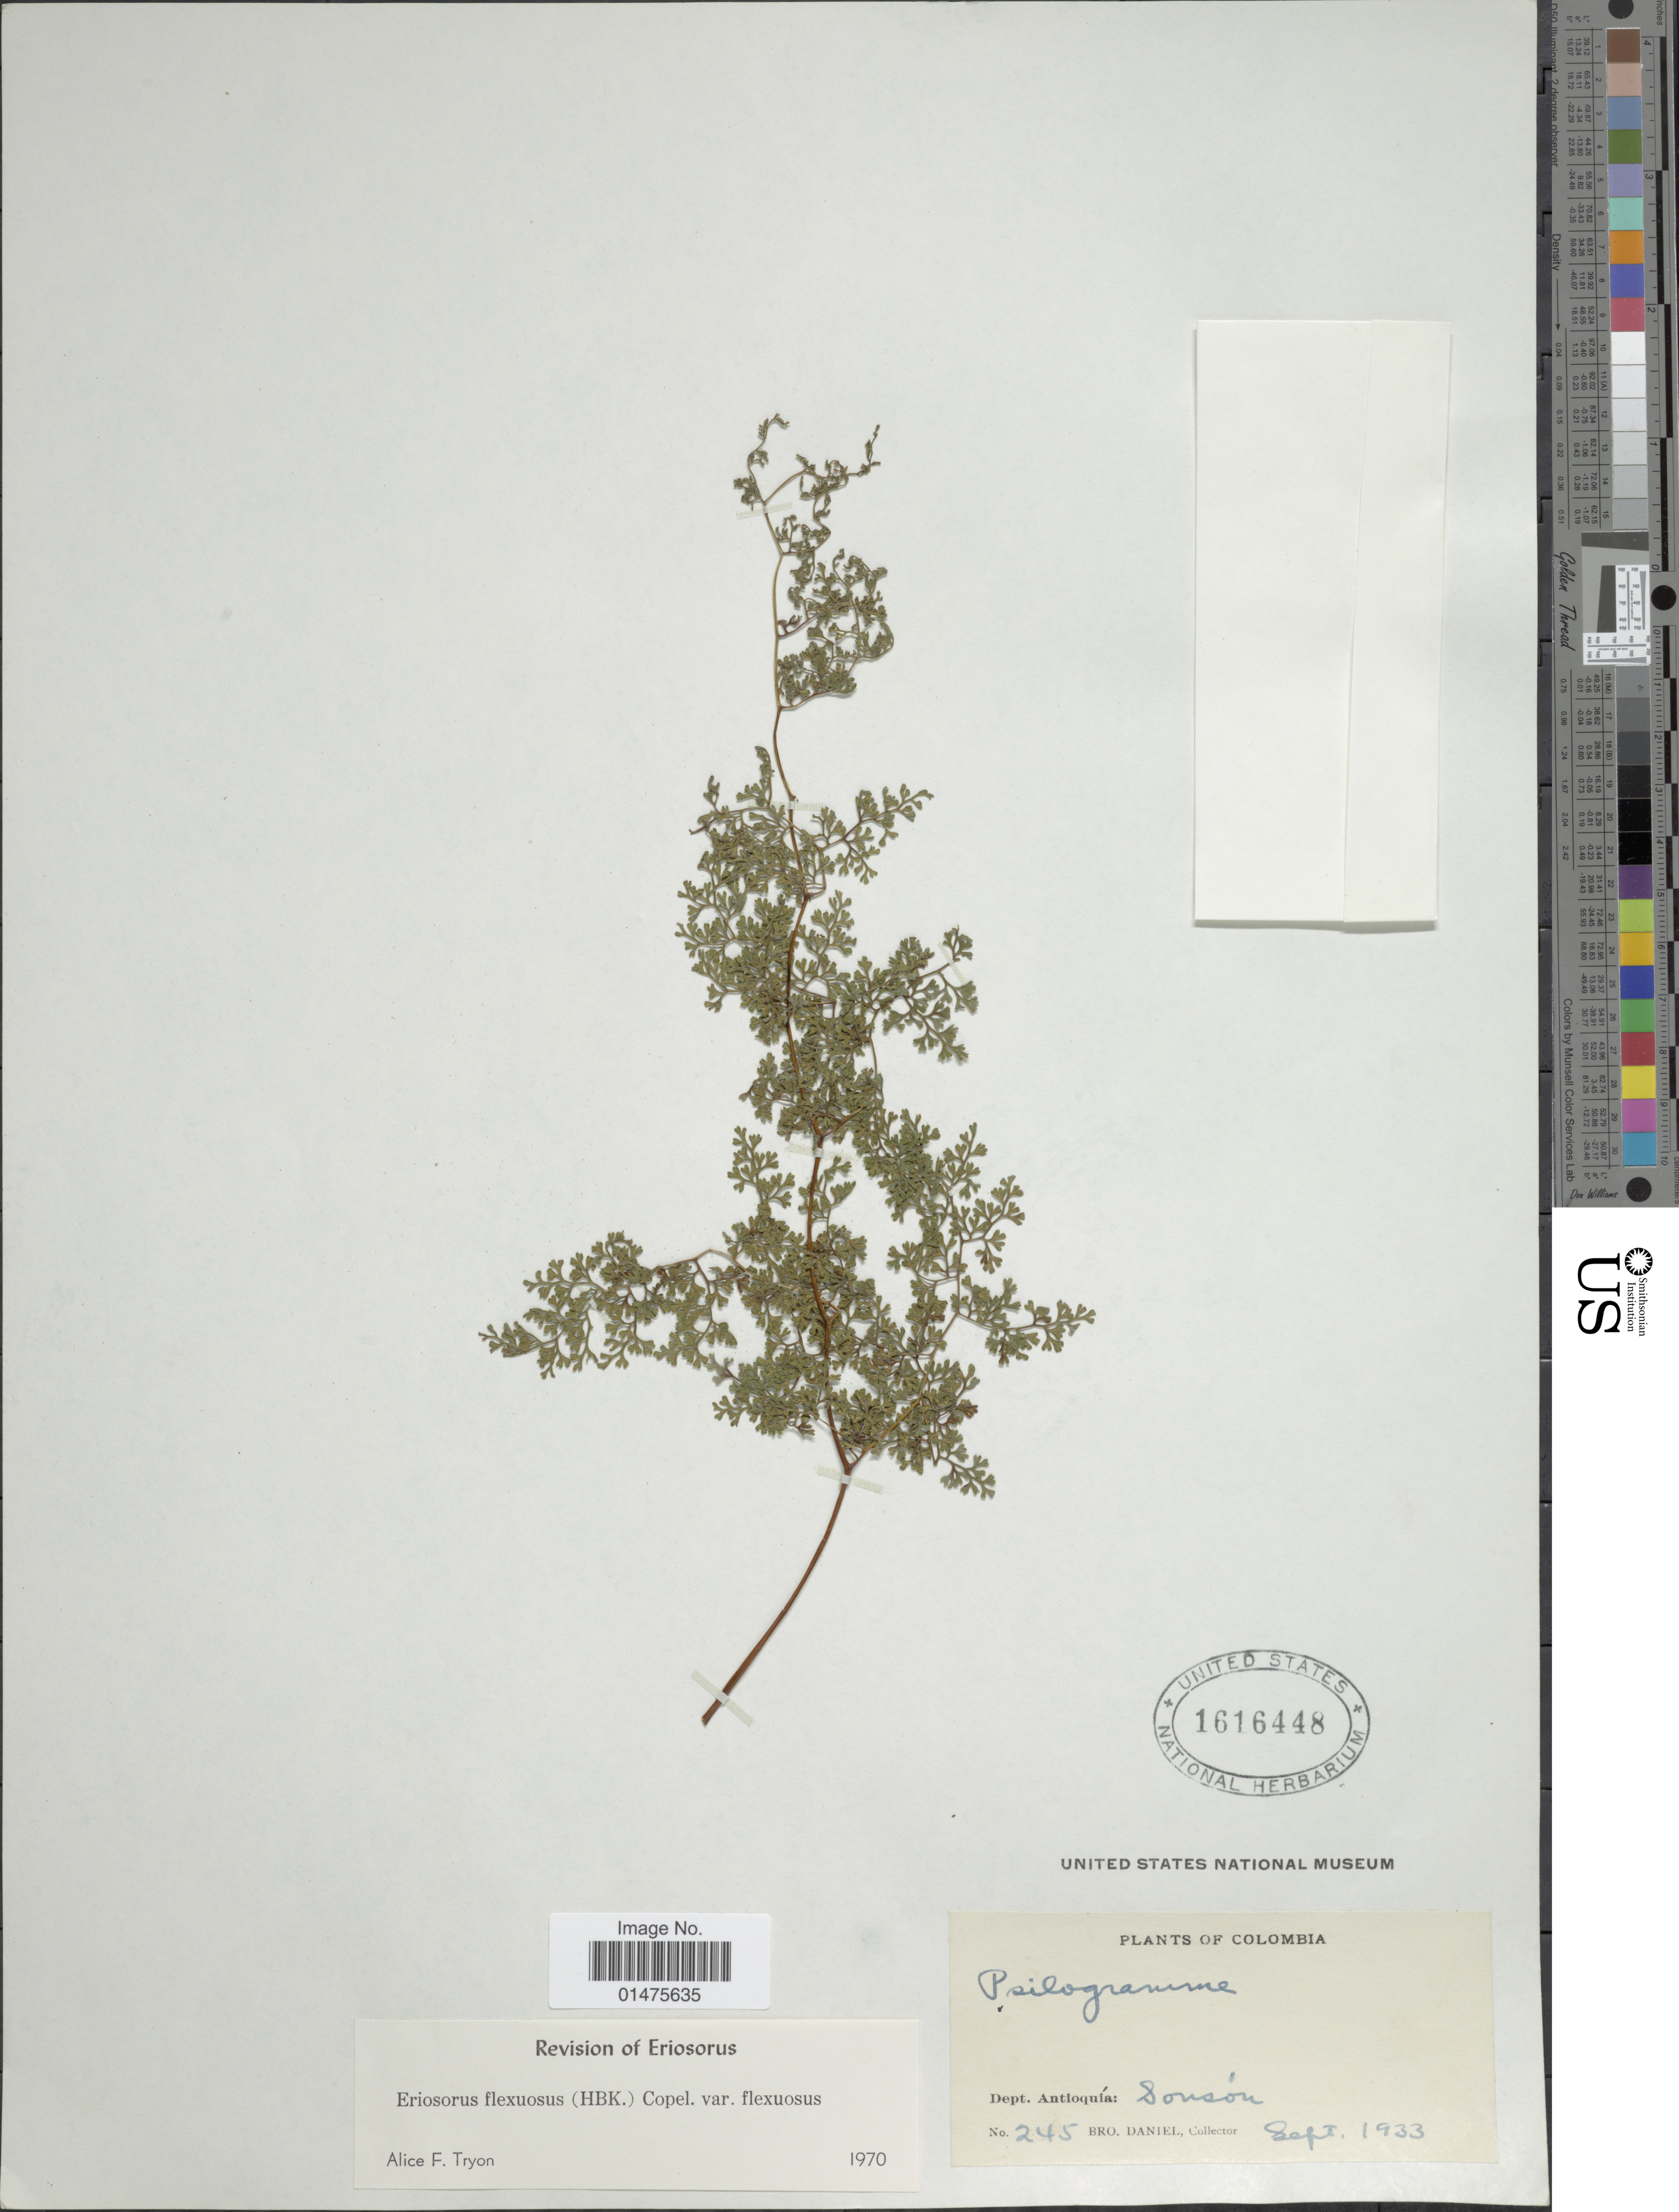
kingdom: Plantae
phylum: Tracheophyta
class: Polypodiopsida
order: Polypodiales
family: Pteridaceae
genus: Jamesonia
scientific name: Jamesonia flexuosa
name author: (Humb. & Bonpl.) Christenh.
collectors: Bro. Daniel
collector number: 245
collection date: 1933-09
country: Colombia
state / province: Antioquia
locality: Dept. Antioquía: Sousón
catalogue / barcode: US 1616448